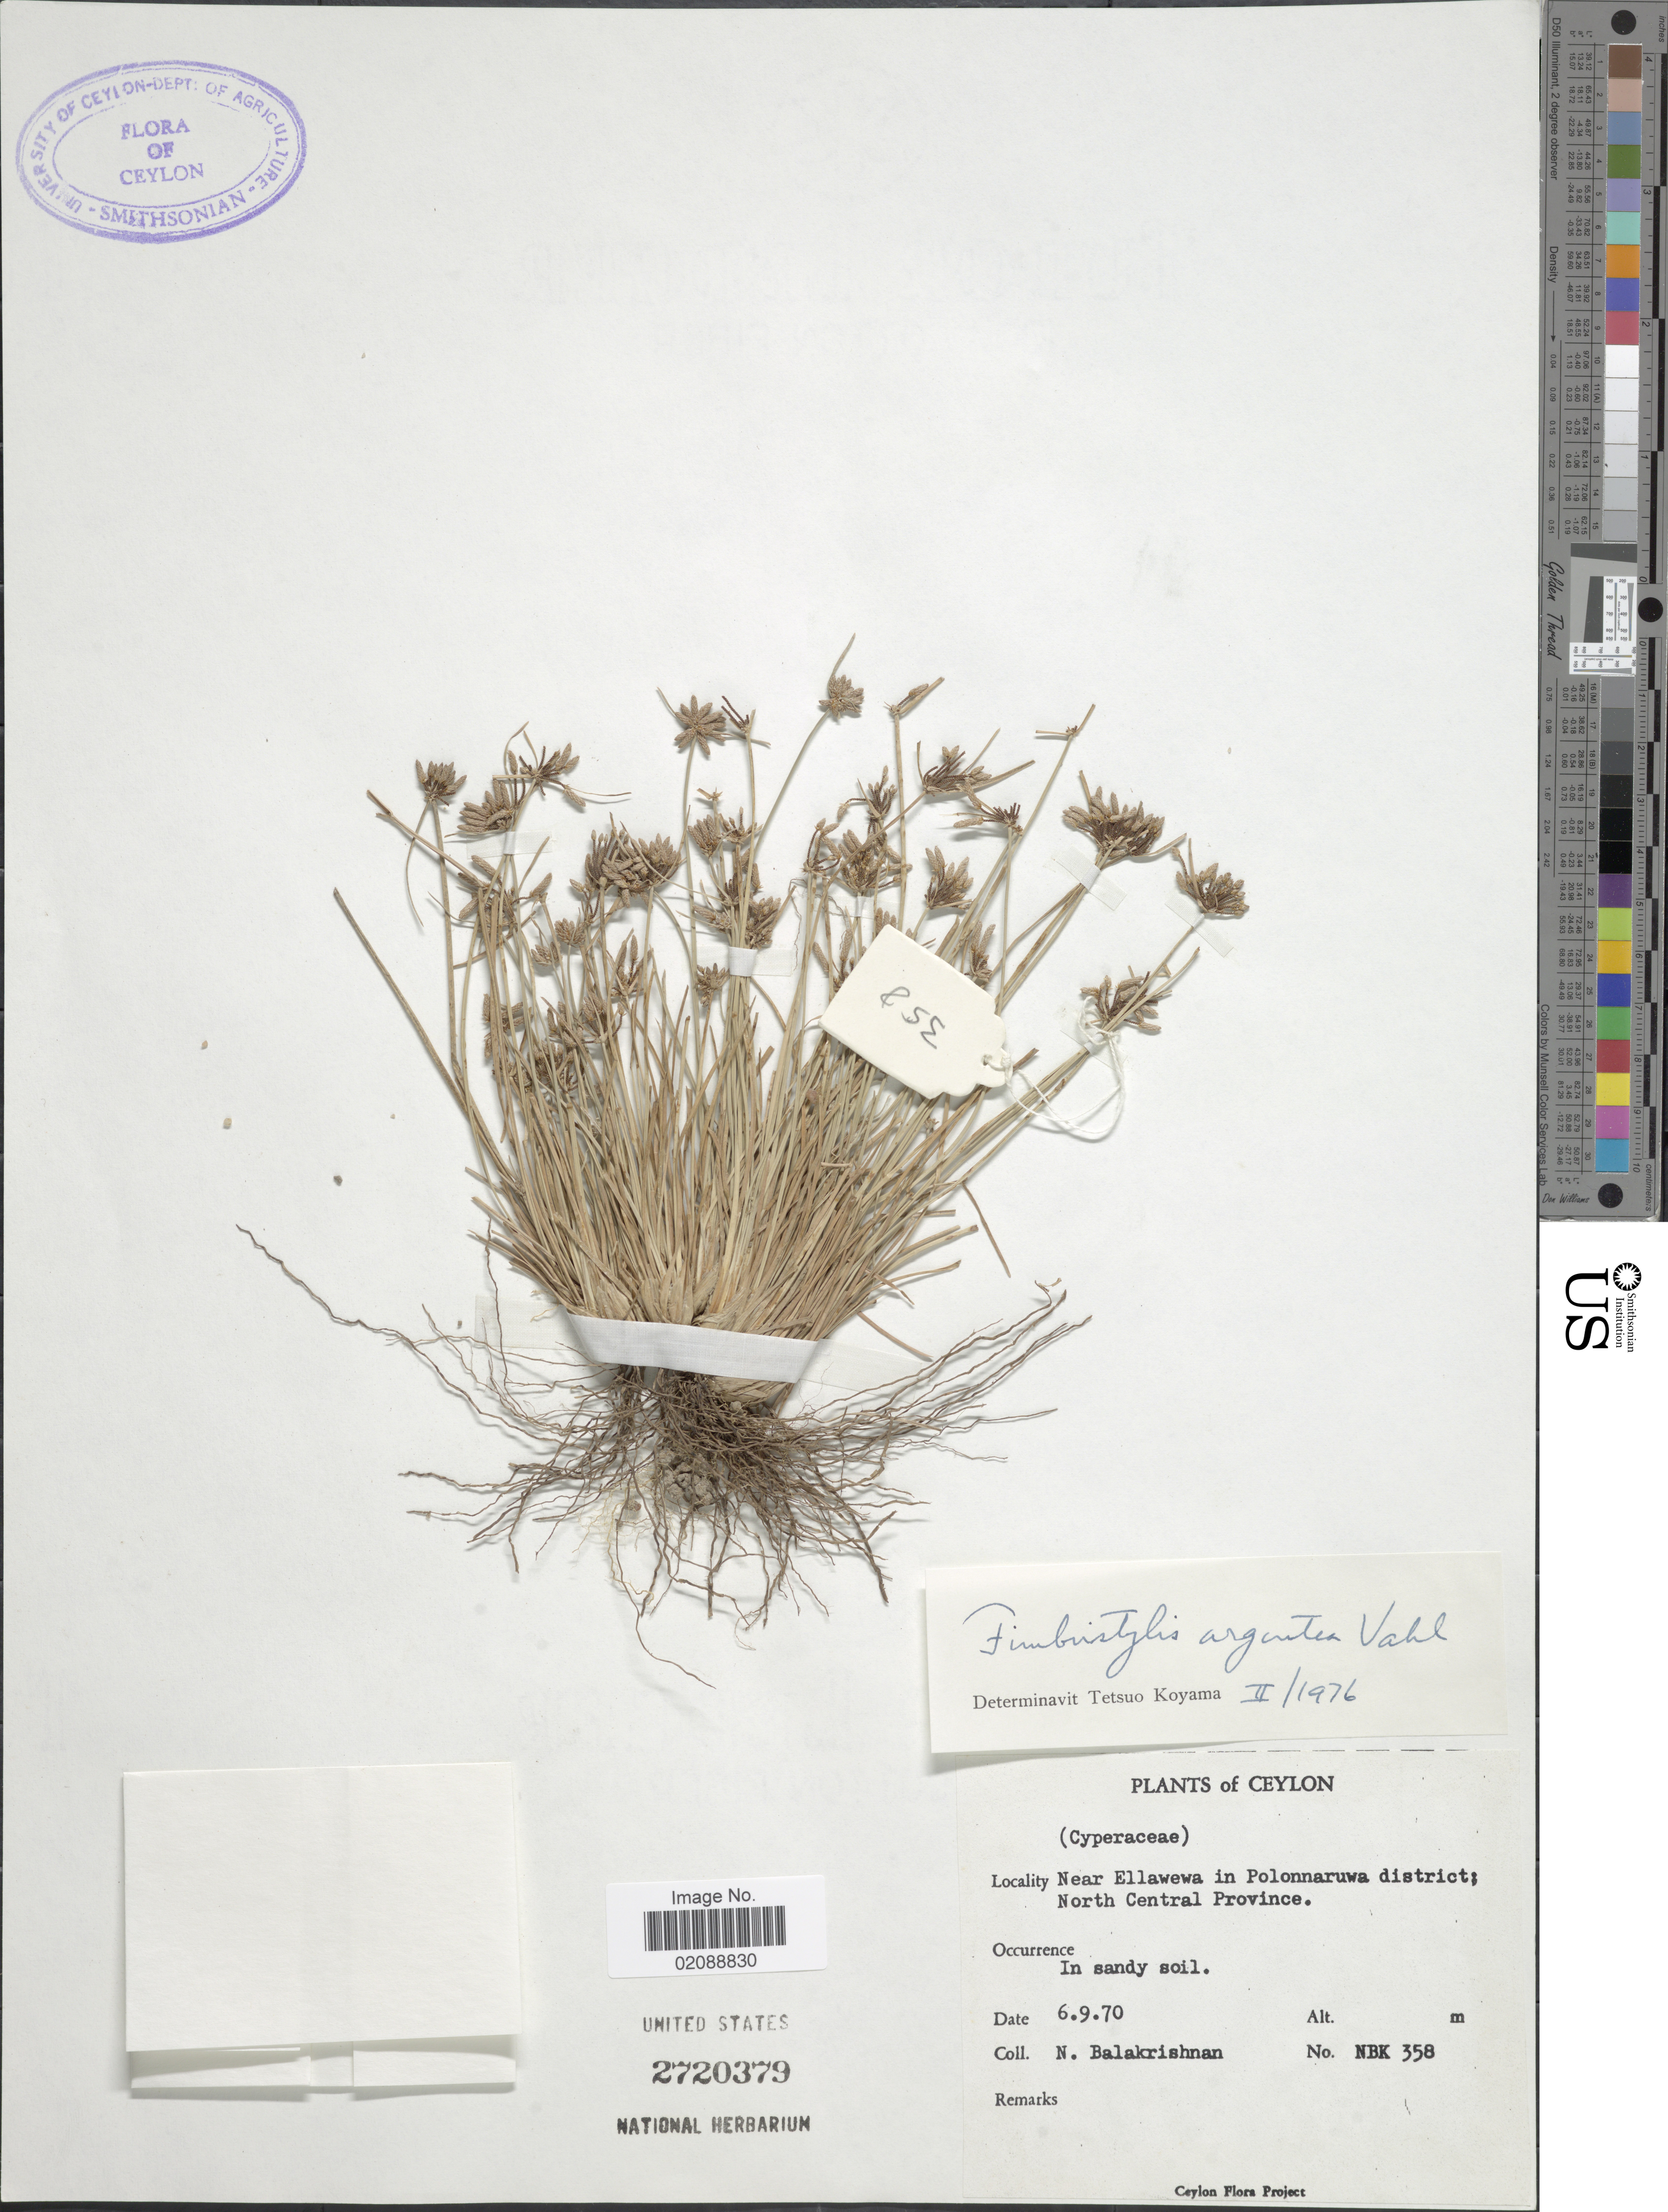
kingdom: Plantae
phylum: Tracheophyta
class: Liliopsida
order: Poales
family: Cyperaceae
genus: Fimbristylis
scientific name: Fimbristylis argentea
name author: (Rottb.) Vahl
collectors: N. Balakrishnan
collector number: NBK 358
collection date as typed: Transcribed d/m/y: 6/9/70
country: Sri Lanka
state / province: North Central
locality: Near Ellawewa in Polonnaruwa district.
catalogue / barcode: US 2720379